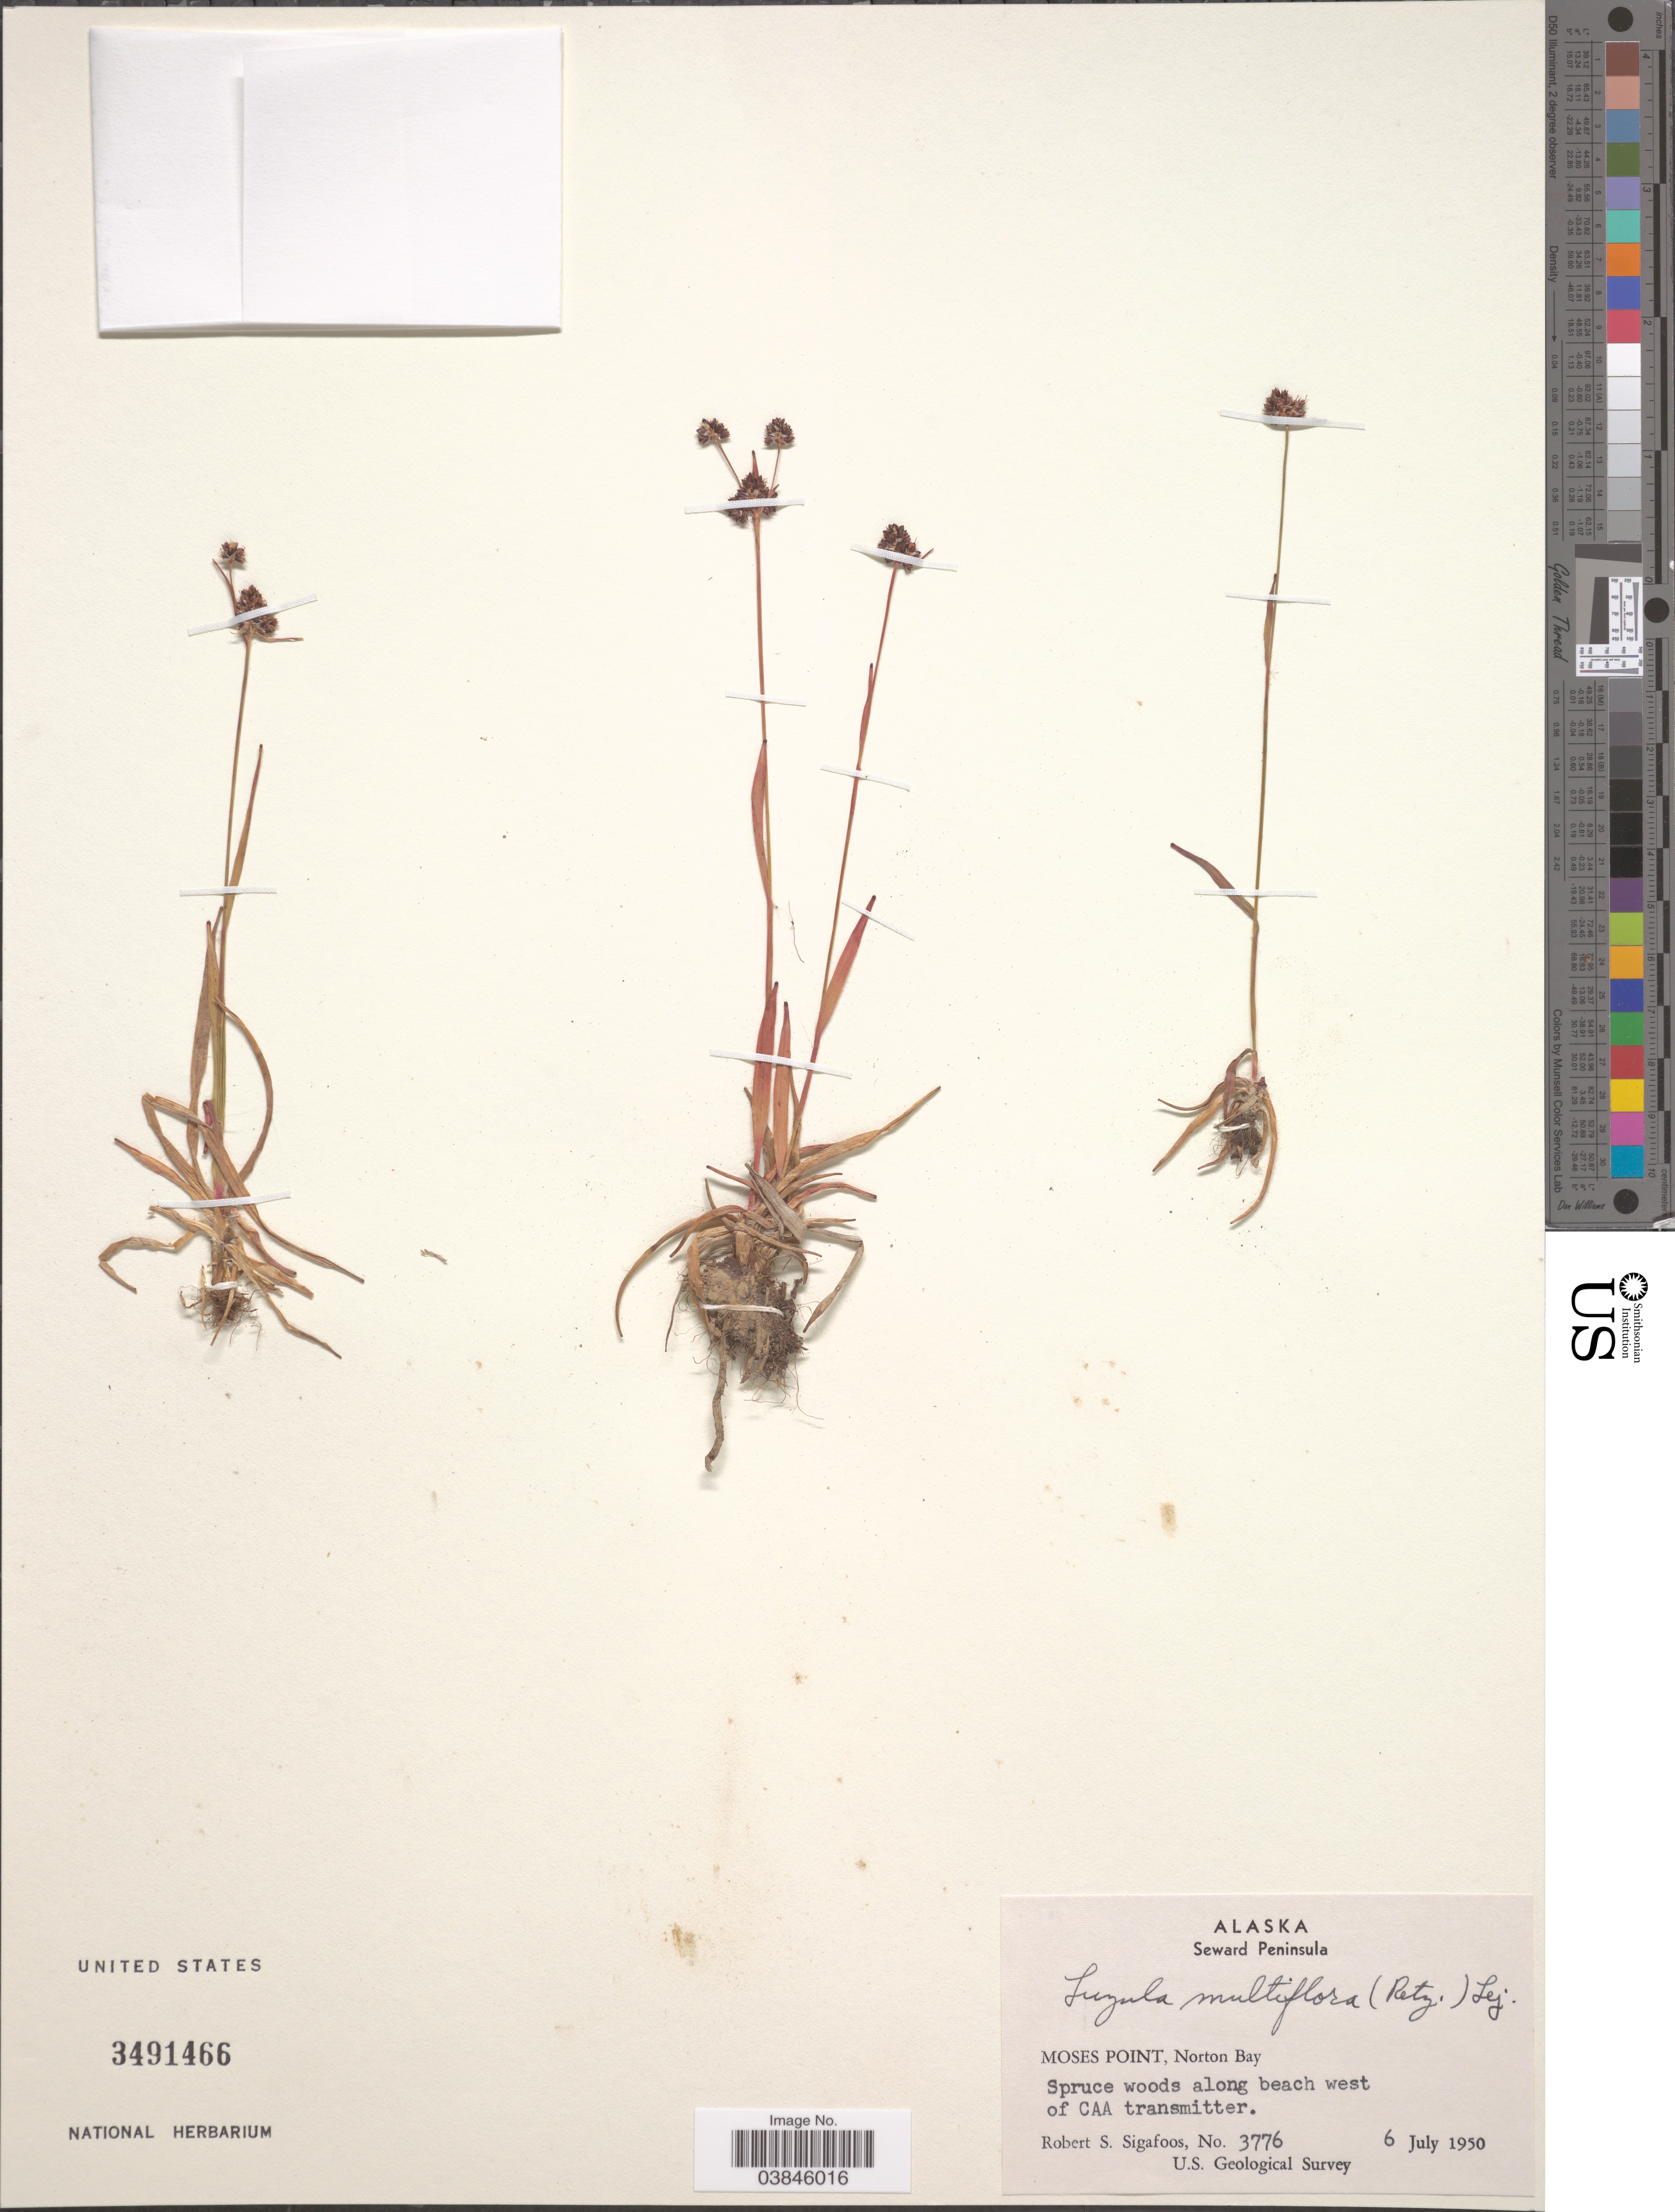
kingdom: Plantae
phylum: Tracheophyta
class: Liliopsida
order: Poales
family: Juncaceae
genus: Luzula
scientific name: Luzula multiflora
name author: (Ehrh.) Lej.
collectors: R. Sigafoos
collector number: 3776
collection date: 1950-07-06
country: United States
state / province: Alaska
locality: Seward Peninsula. Moses Point, Norton Bay. Spruce woods along beach west of CAA transmitter.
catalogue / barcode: US 3491466